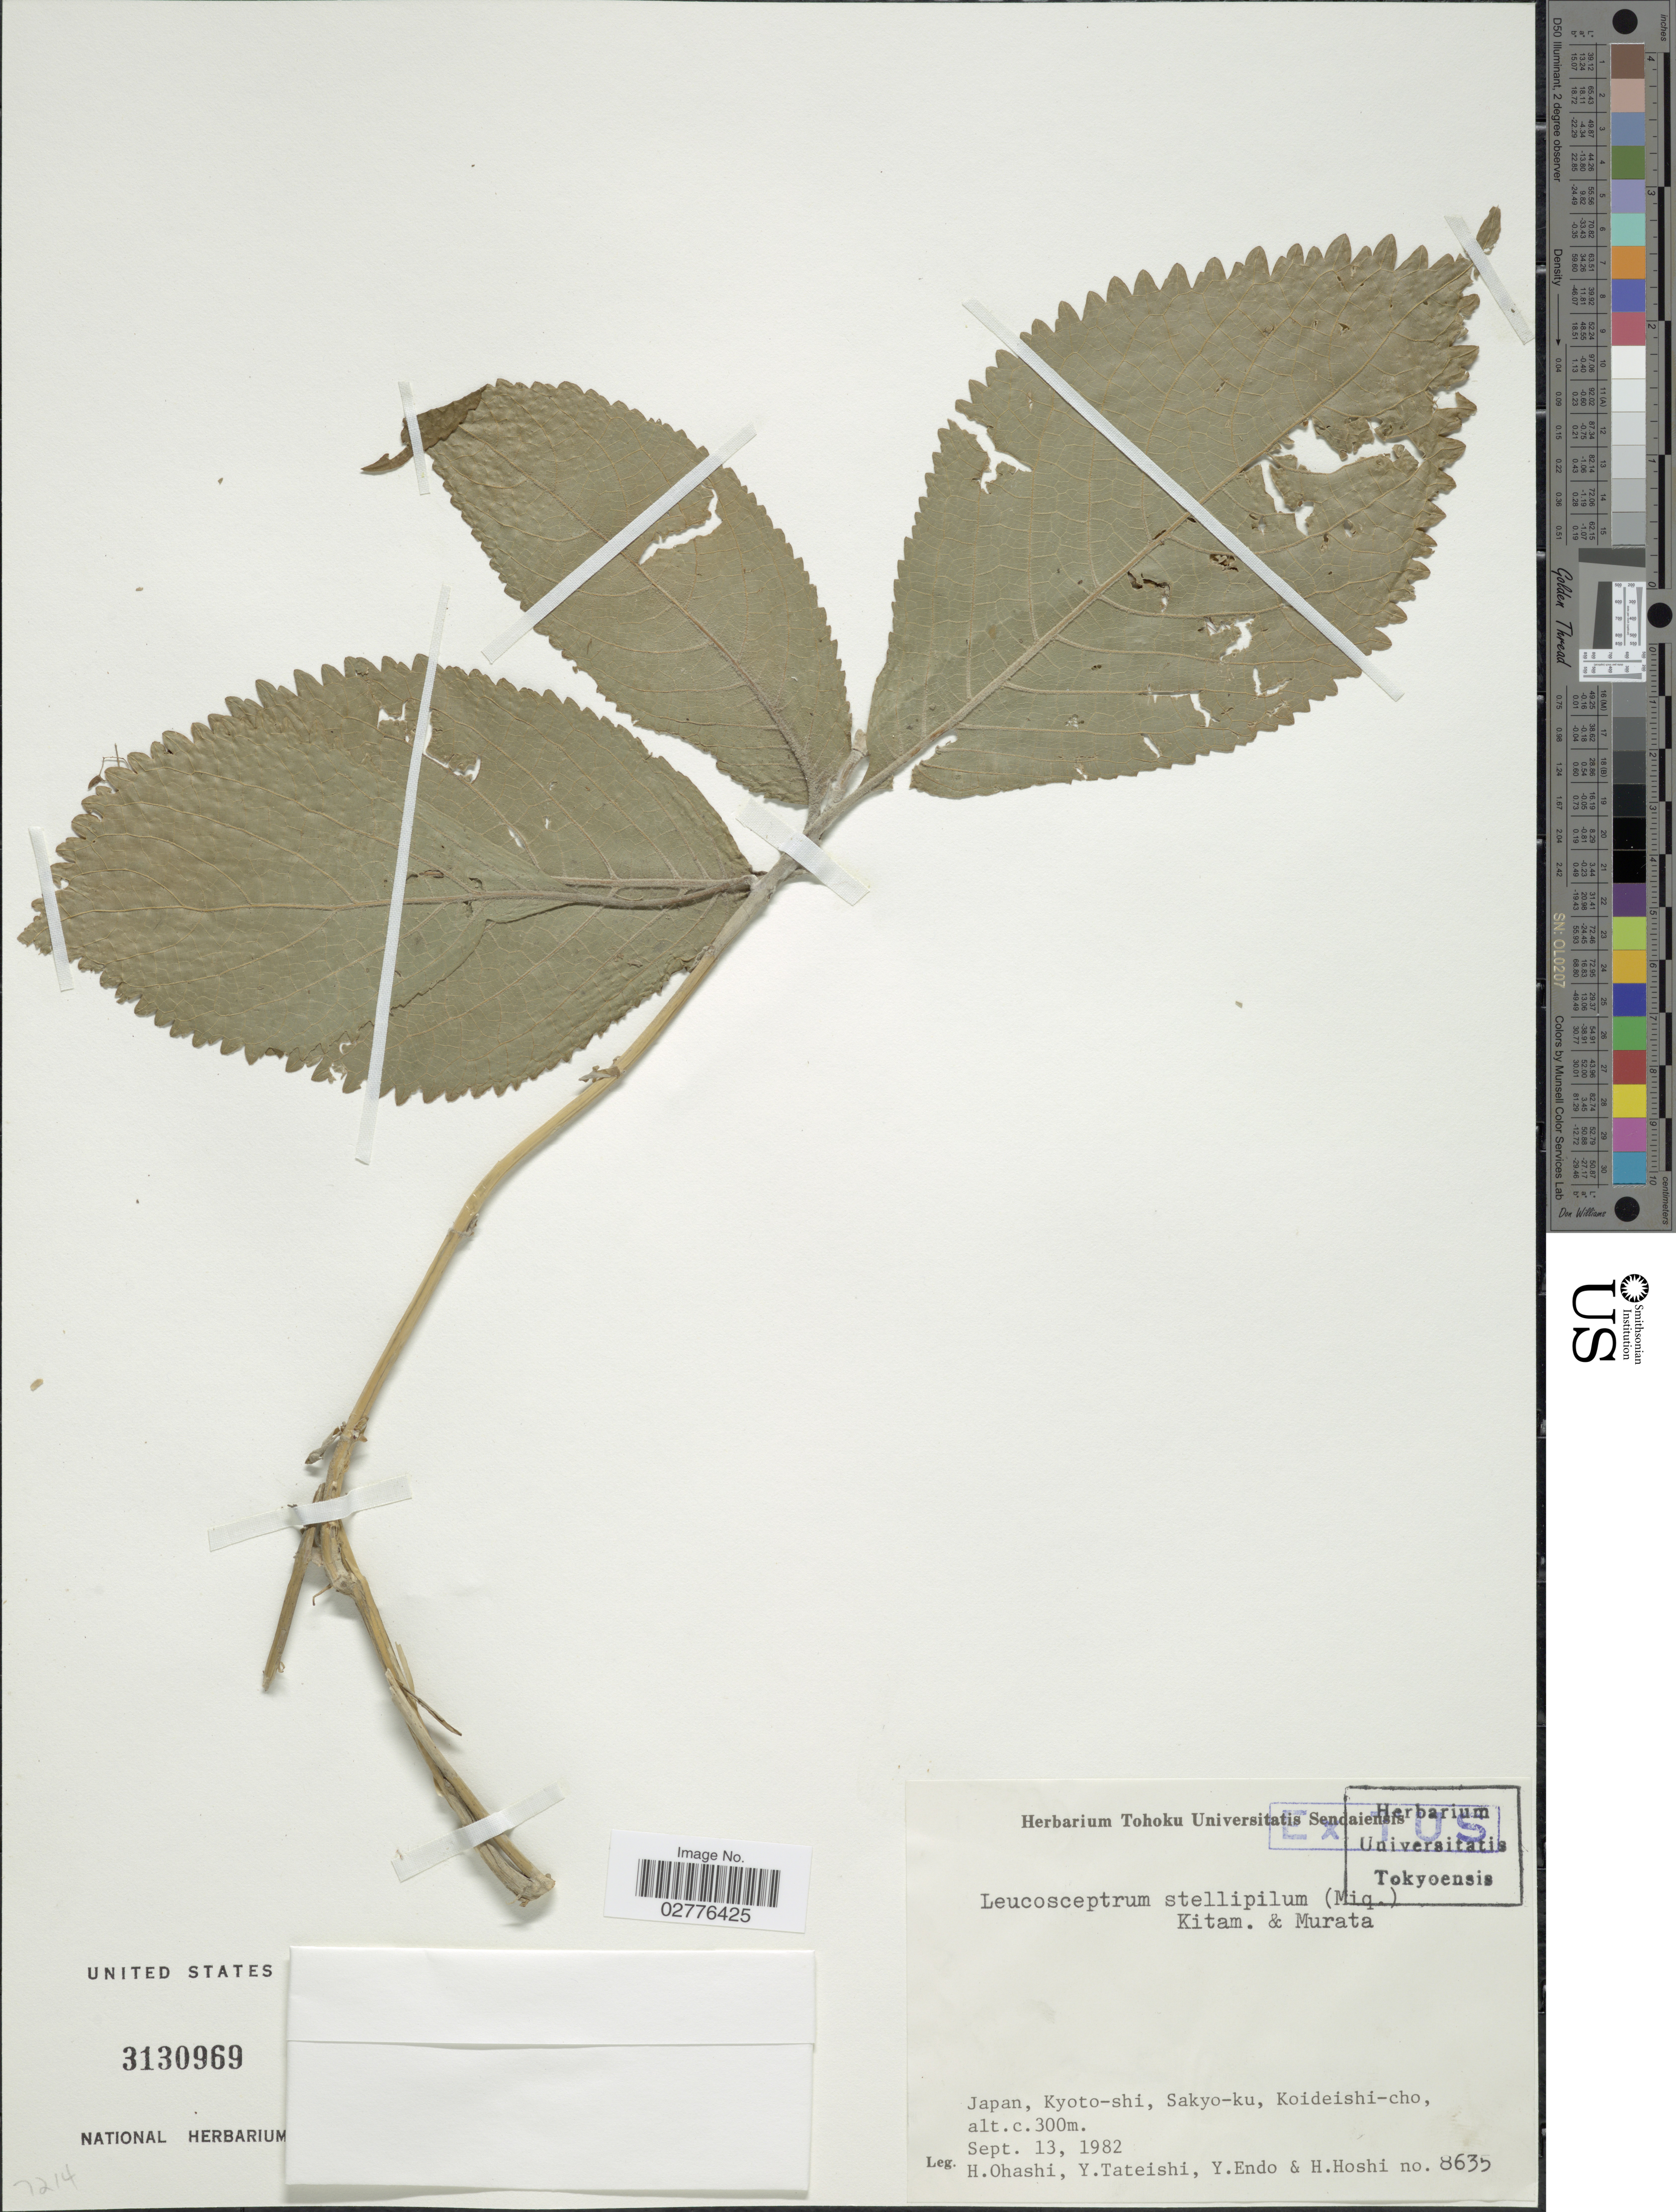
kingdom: Plantae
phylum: Tracheophyta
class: Magnoliopsida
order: Lamiales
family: Lamiaceae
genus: Leucosceptrum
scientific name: Leucosceptrum stellipilum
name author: (Miq.) Kitam. & Murata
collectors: H. Ohashi, Y. Tateishi, Y. Endo & H. Hoshi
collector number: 8635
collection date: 1982-09-13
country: Japan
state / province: Kyoto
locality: Kyoto-shi, Sako-ku, Koideishi-cho.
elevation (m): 300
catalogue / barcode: US 3130969